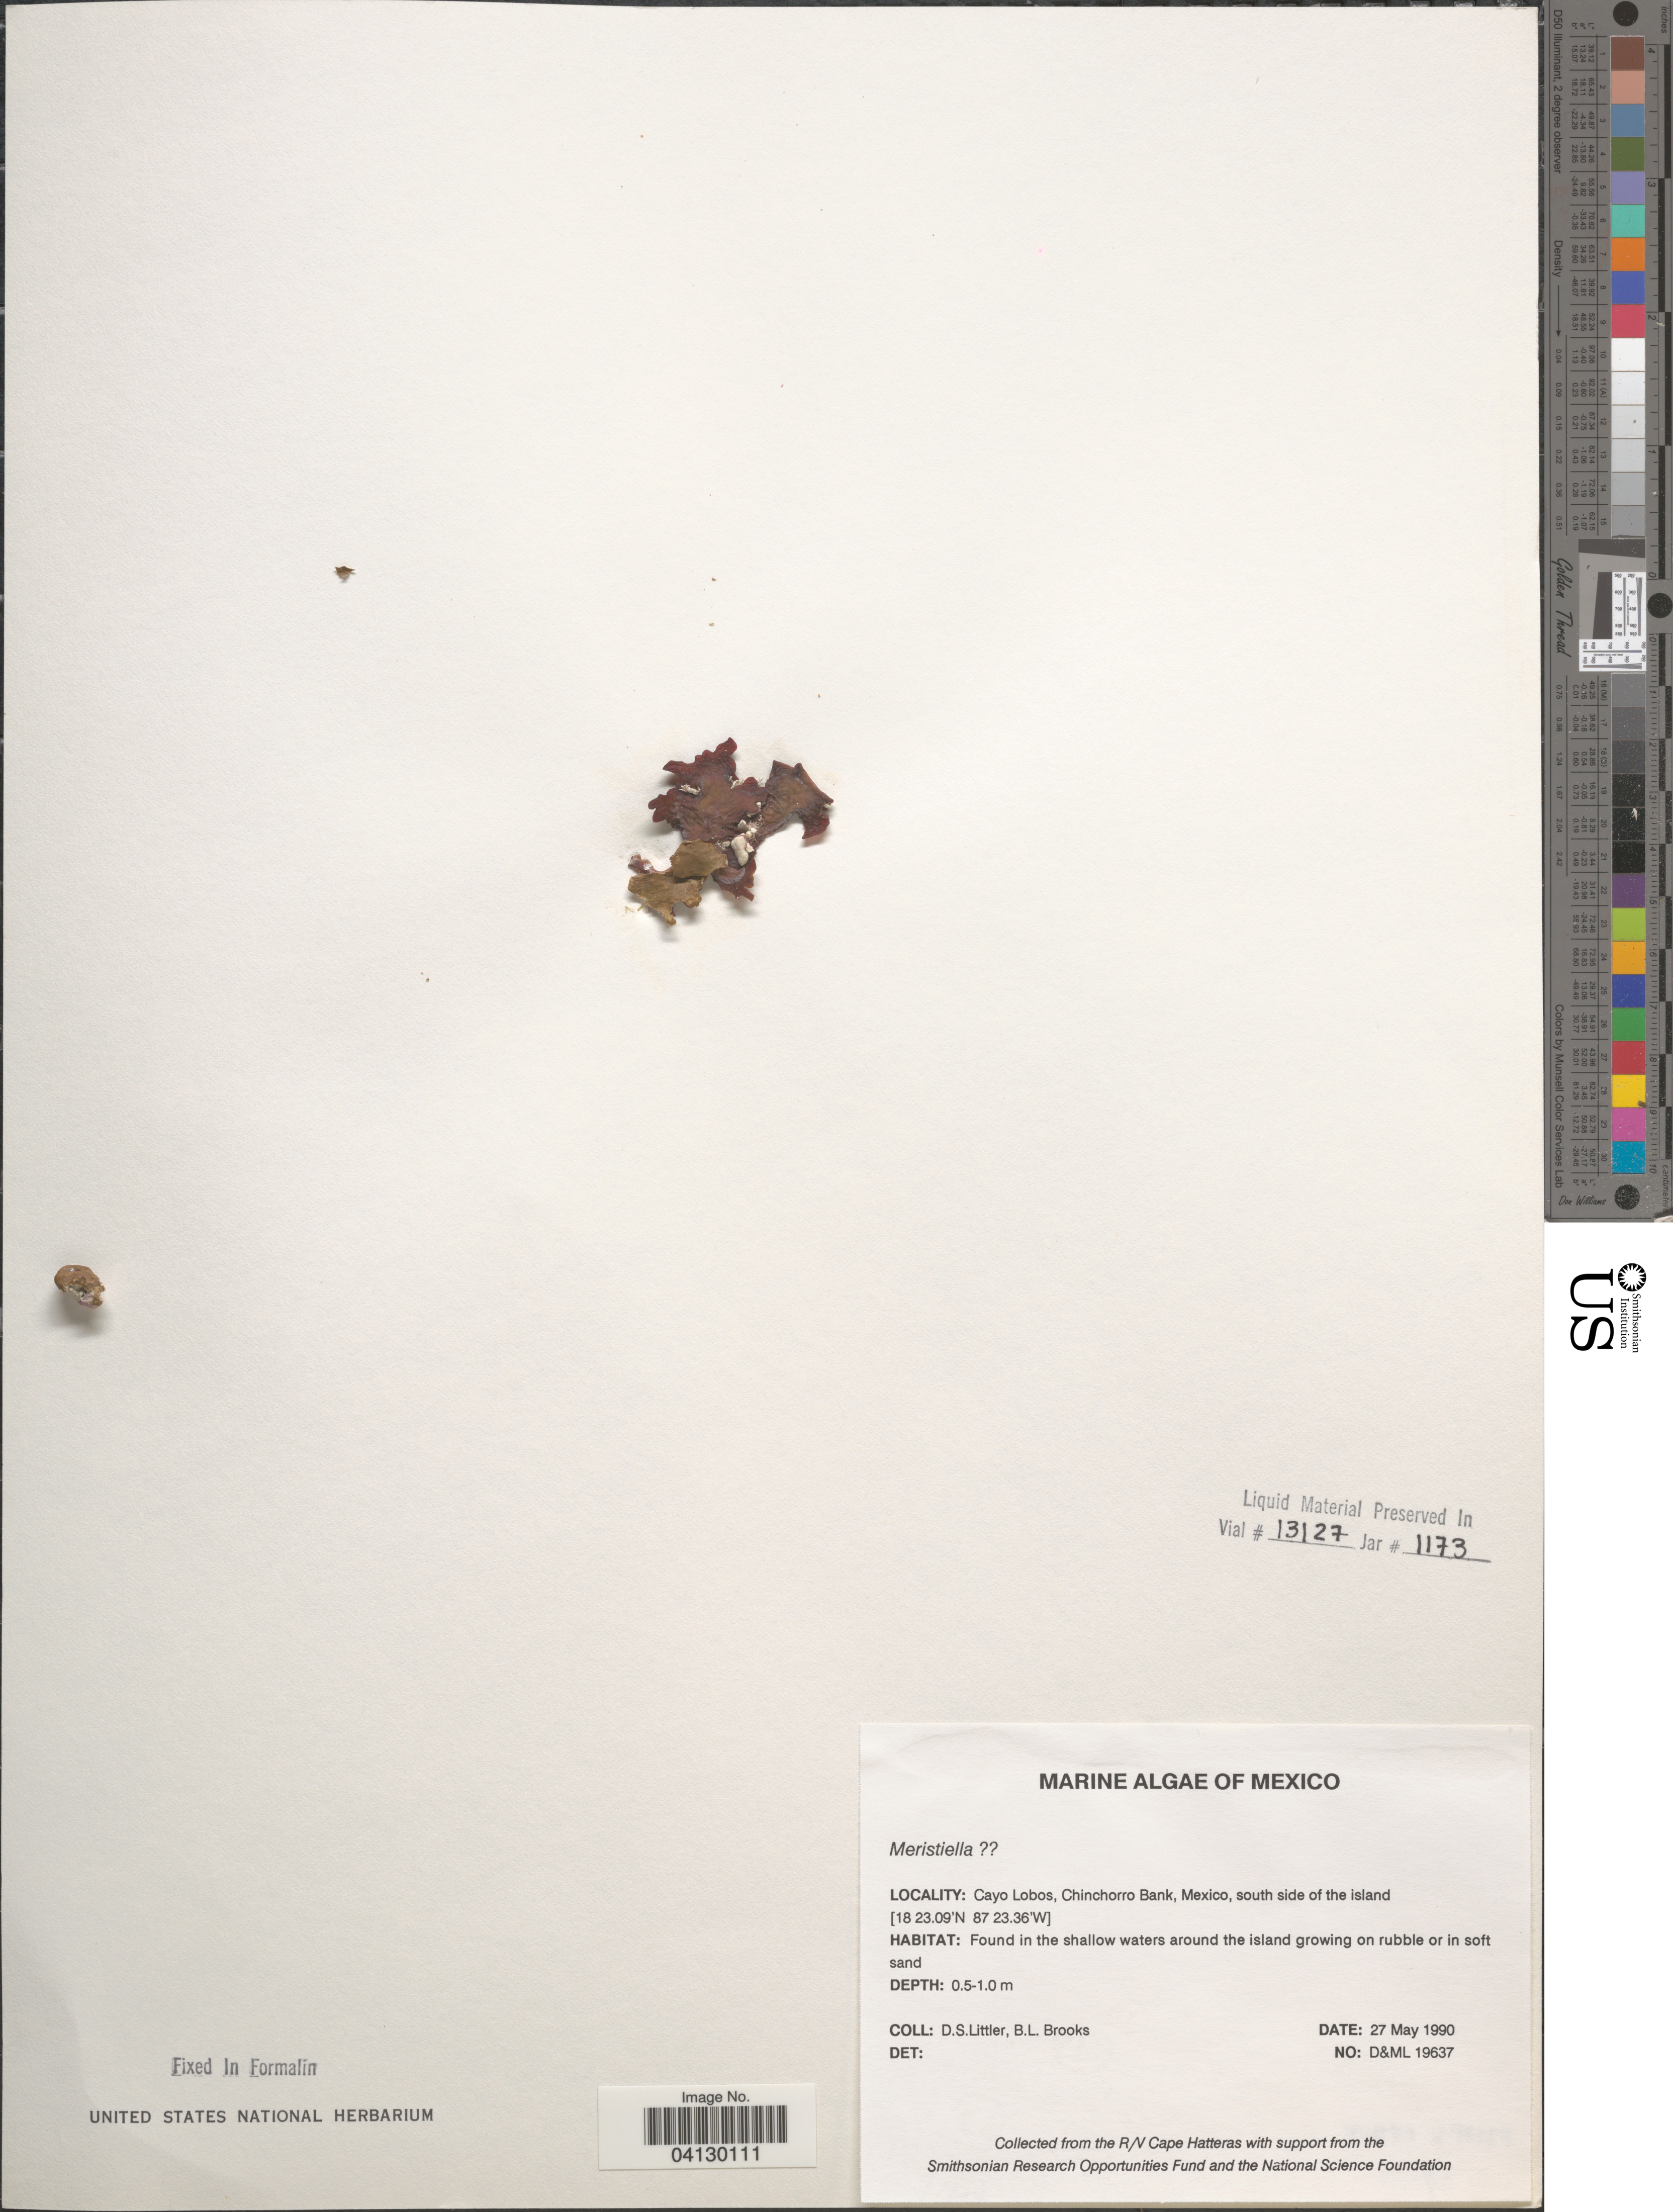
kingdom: Plantae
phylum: Rhodophyta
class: Florideophyceae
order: Gigartinales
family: Areschougiaceae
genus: Meristiella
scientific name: Meristiella sp.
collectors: D. S. Littler & B. Brooks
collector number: D&ML 19637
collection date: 1990-05-27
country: Mexico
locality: Cayo Lobos, Chinchorro Bank, south side of the island.